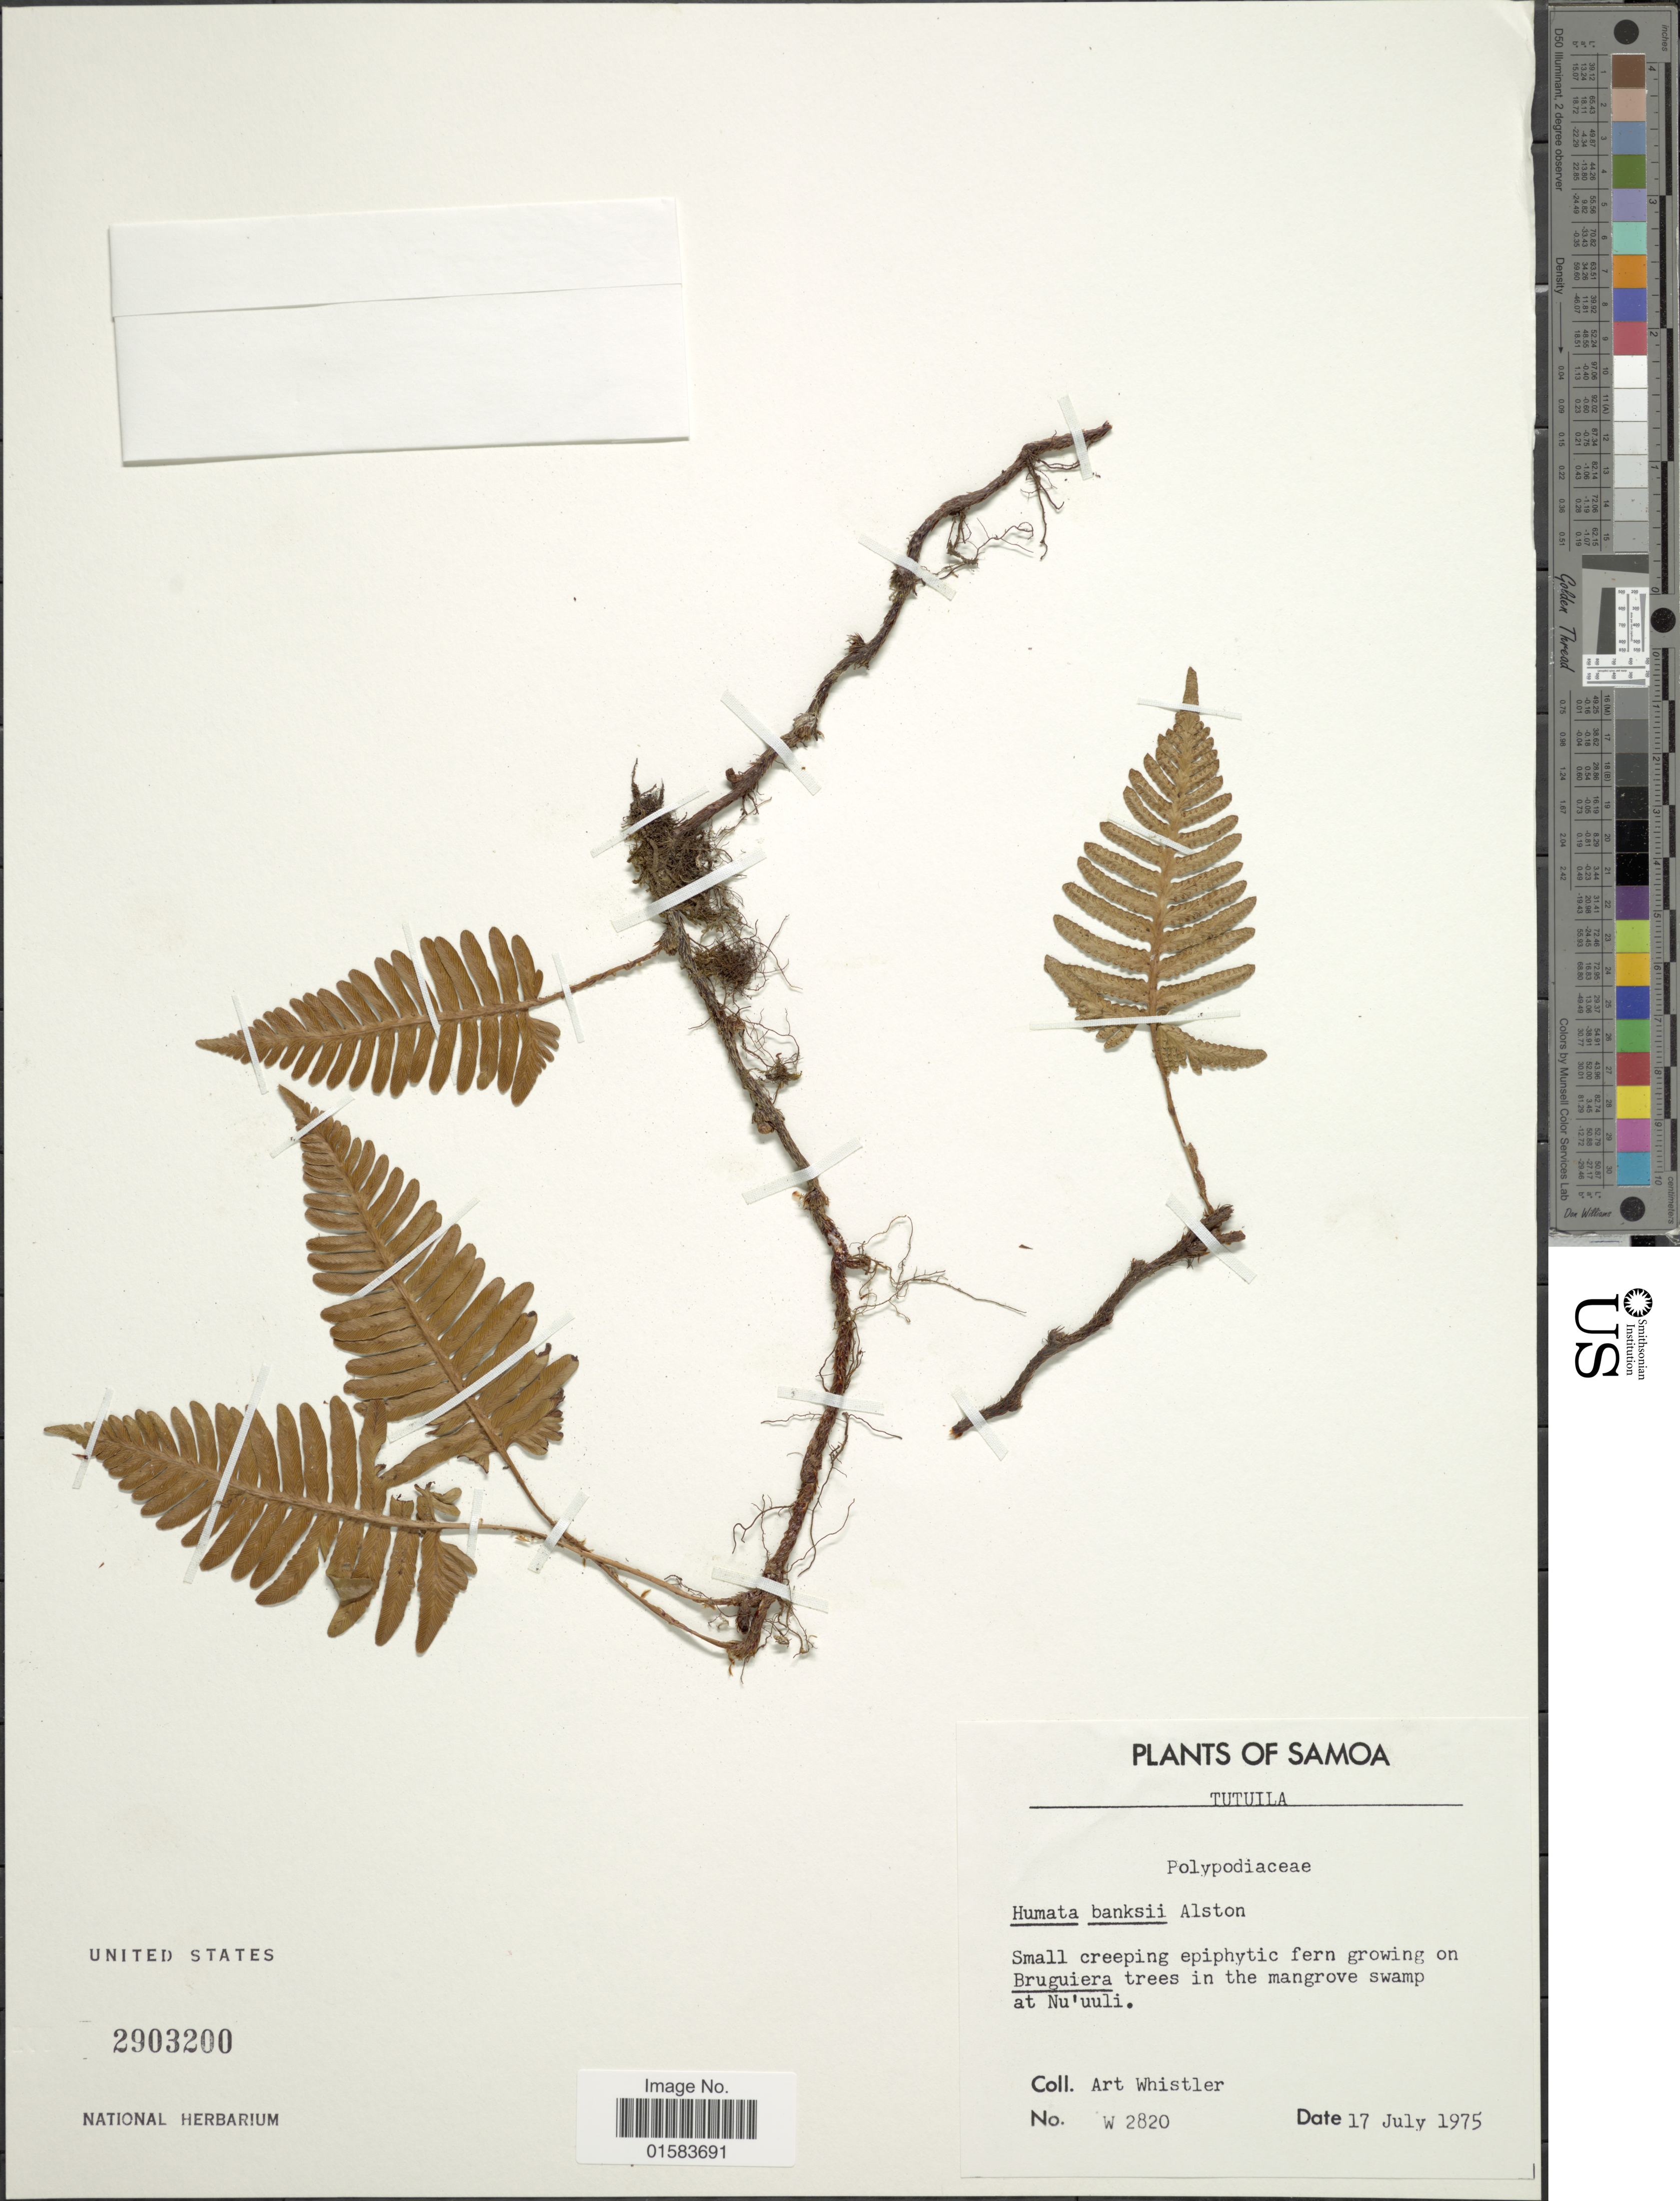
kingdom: Plantae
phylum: Tracheophyta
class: Polypodiopsida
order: Polypodiales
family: Davalliaceae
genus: Davallia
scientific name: Davallia pectinata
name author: Sm.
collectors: A. Whistler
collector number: W 2820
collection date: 1975-07-17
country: American Samoa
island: Tutuila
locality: Tutuila, at Nu'uuli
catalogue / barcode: US 2903200